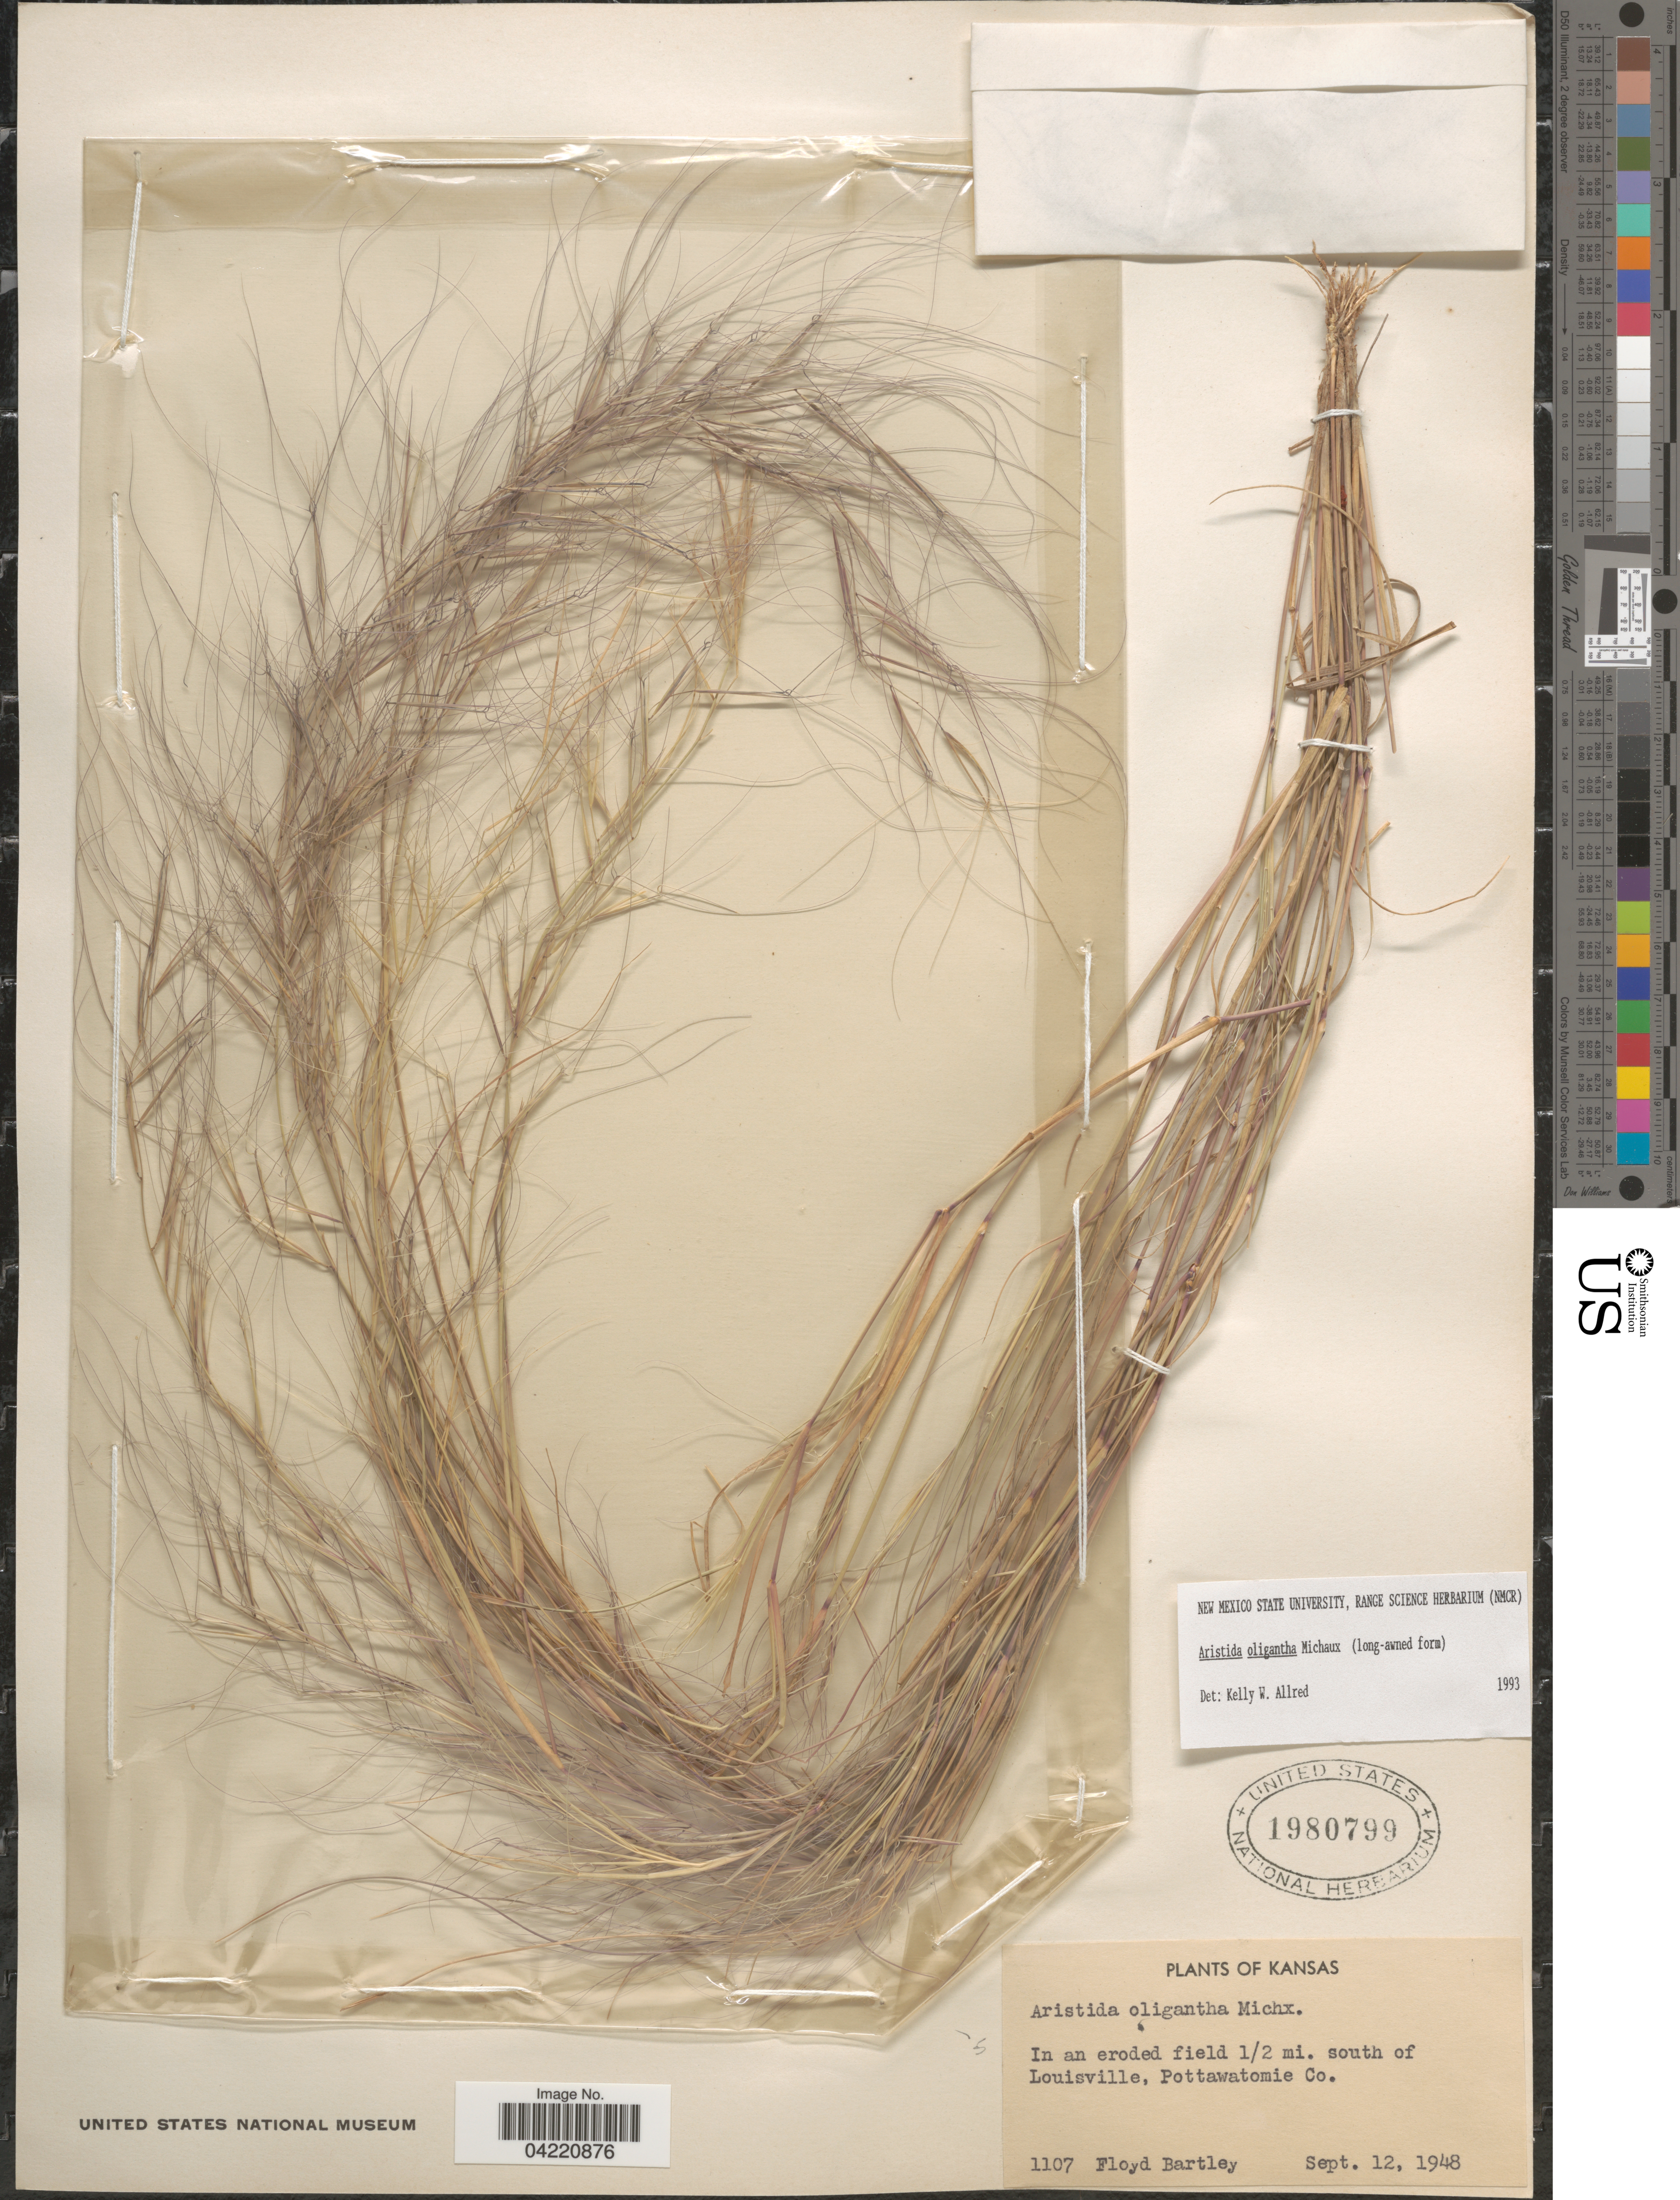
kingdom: Plantae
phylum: Tracheophyta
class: Liliopsida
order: Poales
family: Poaceae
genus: Aristida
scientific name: Aristida oligantha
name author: Michx.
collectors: F. Bartley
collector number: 1107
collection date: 1948-09-12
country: United States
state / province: Kansas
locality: In an eroded field ½ mi. south of Louisville, Pottawatomie Co.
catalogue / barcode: US 1980799